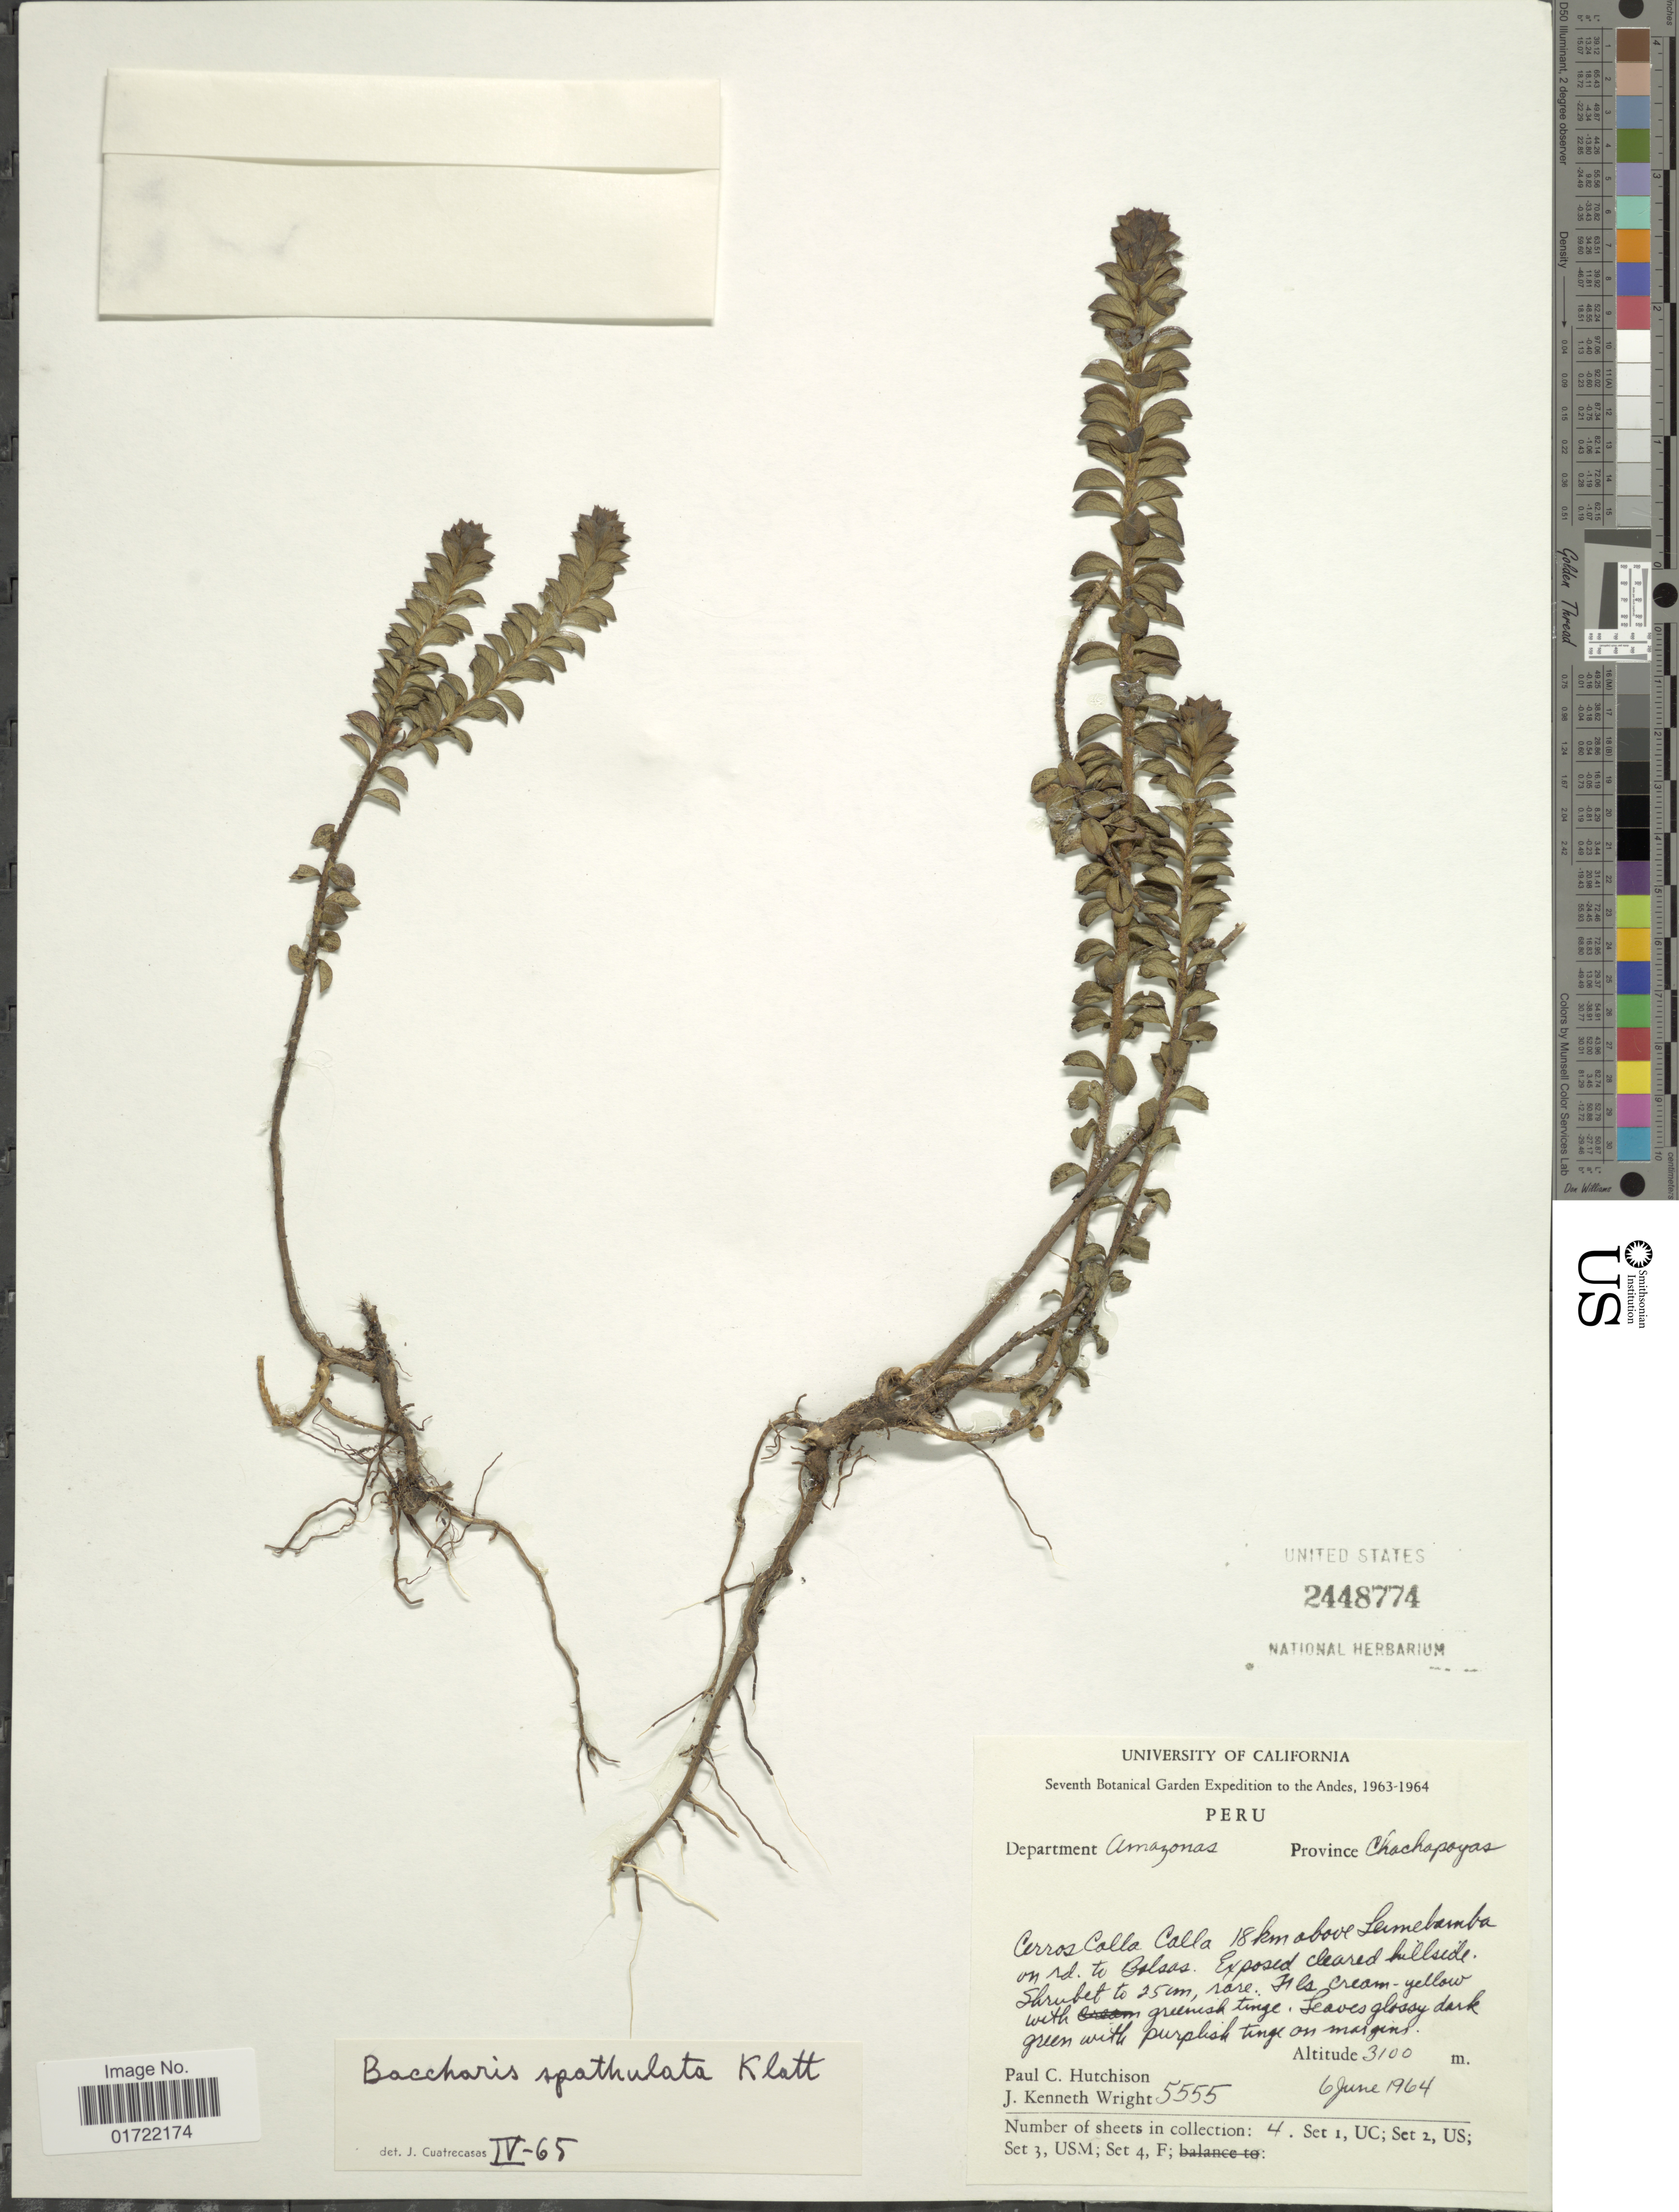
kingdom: Plantae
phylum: Tracheophyta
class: Magnoliopsida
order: Asterales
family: Asteraceae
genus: Baccharis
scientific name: Baccharis cutervensis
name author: Hieron.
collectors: P. C. Hutchison & J. K. Wright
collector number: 5555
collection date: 1964-06-06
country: Peru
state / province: Amazonas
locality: Cerros Calla Calla, 18 km. above Leimebamba on rd. to Balsas, Province Chachapoyas, Department Amazonas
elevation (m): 3100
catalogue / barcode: US 2448774